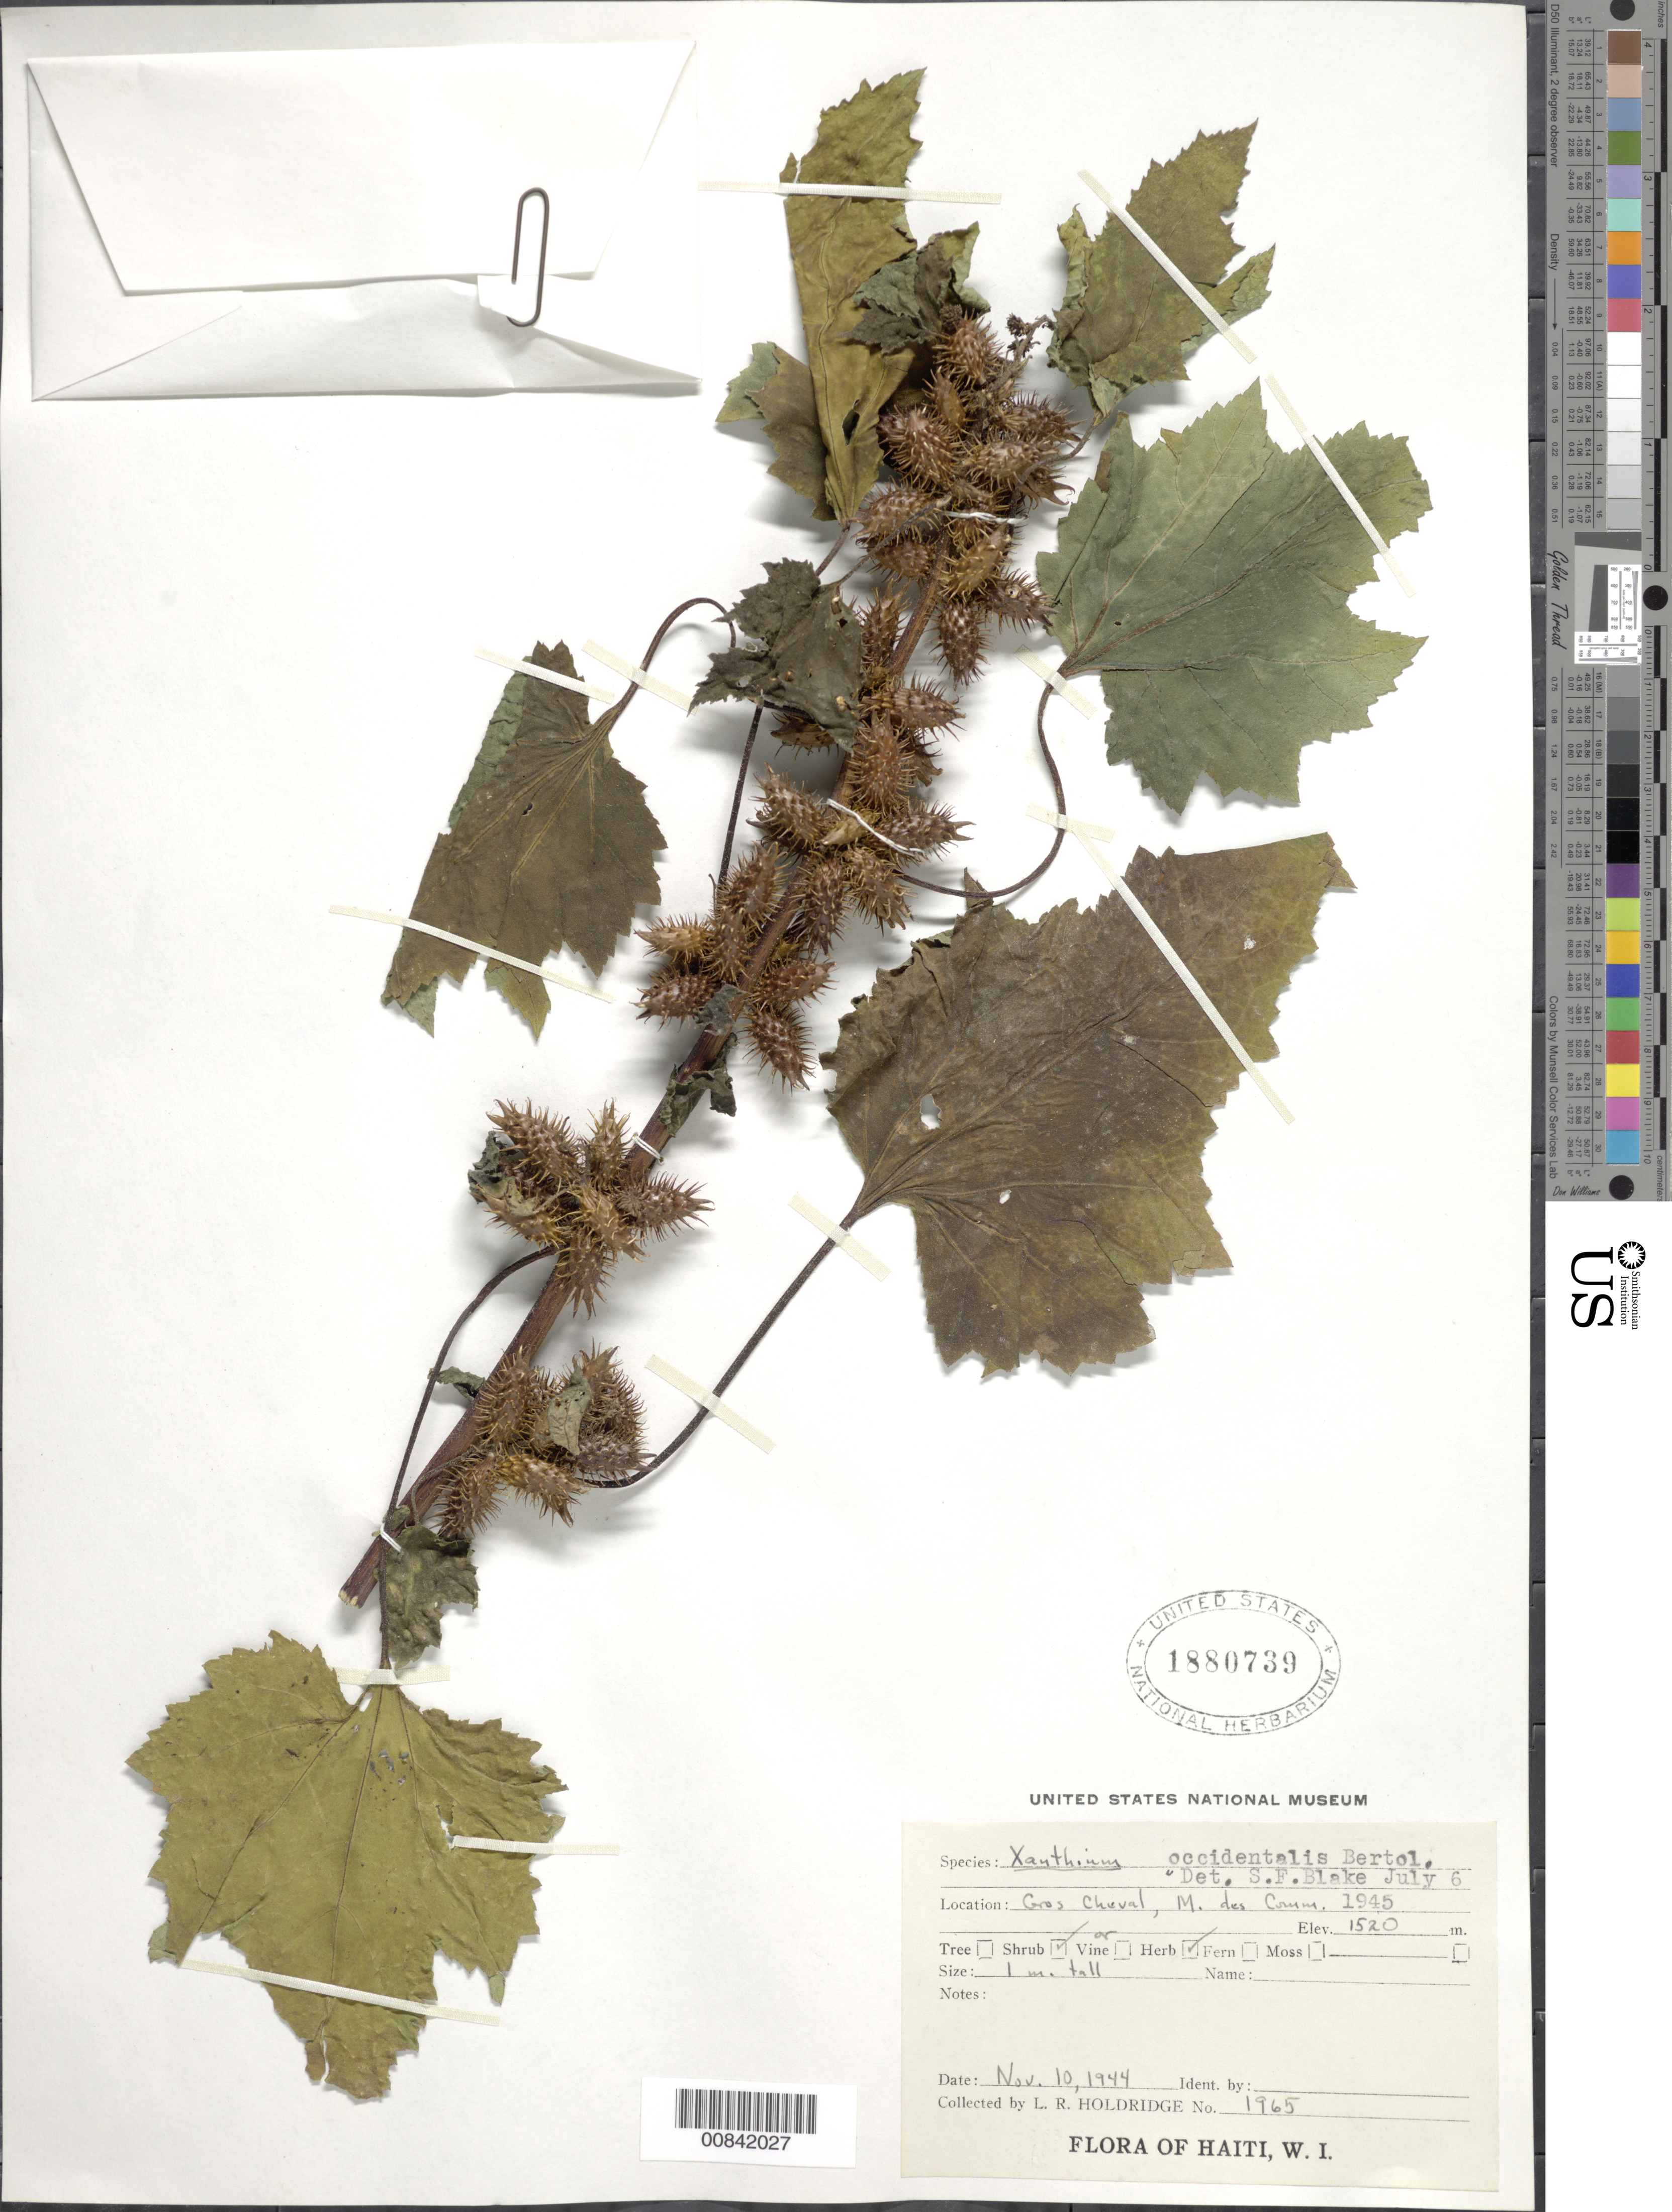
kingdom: Plantae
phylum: Tracheophyta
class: Magnoliopsida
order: Asterales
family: Asteraceae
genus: Xanthium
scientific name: Xanthium strumarium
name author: L.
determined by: Blake, Sydney F.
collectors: L. Holdridge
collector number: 1965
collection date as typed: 10 Nov 1944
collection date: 1944-11-10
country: Dominican Republic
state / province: Ouest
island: Hispaniola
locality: Gros Cheval, Morne des Commissaires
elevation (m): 1520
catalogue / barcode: US 1880739